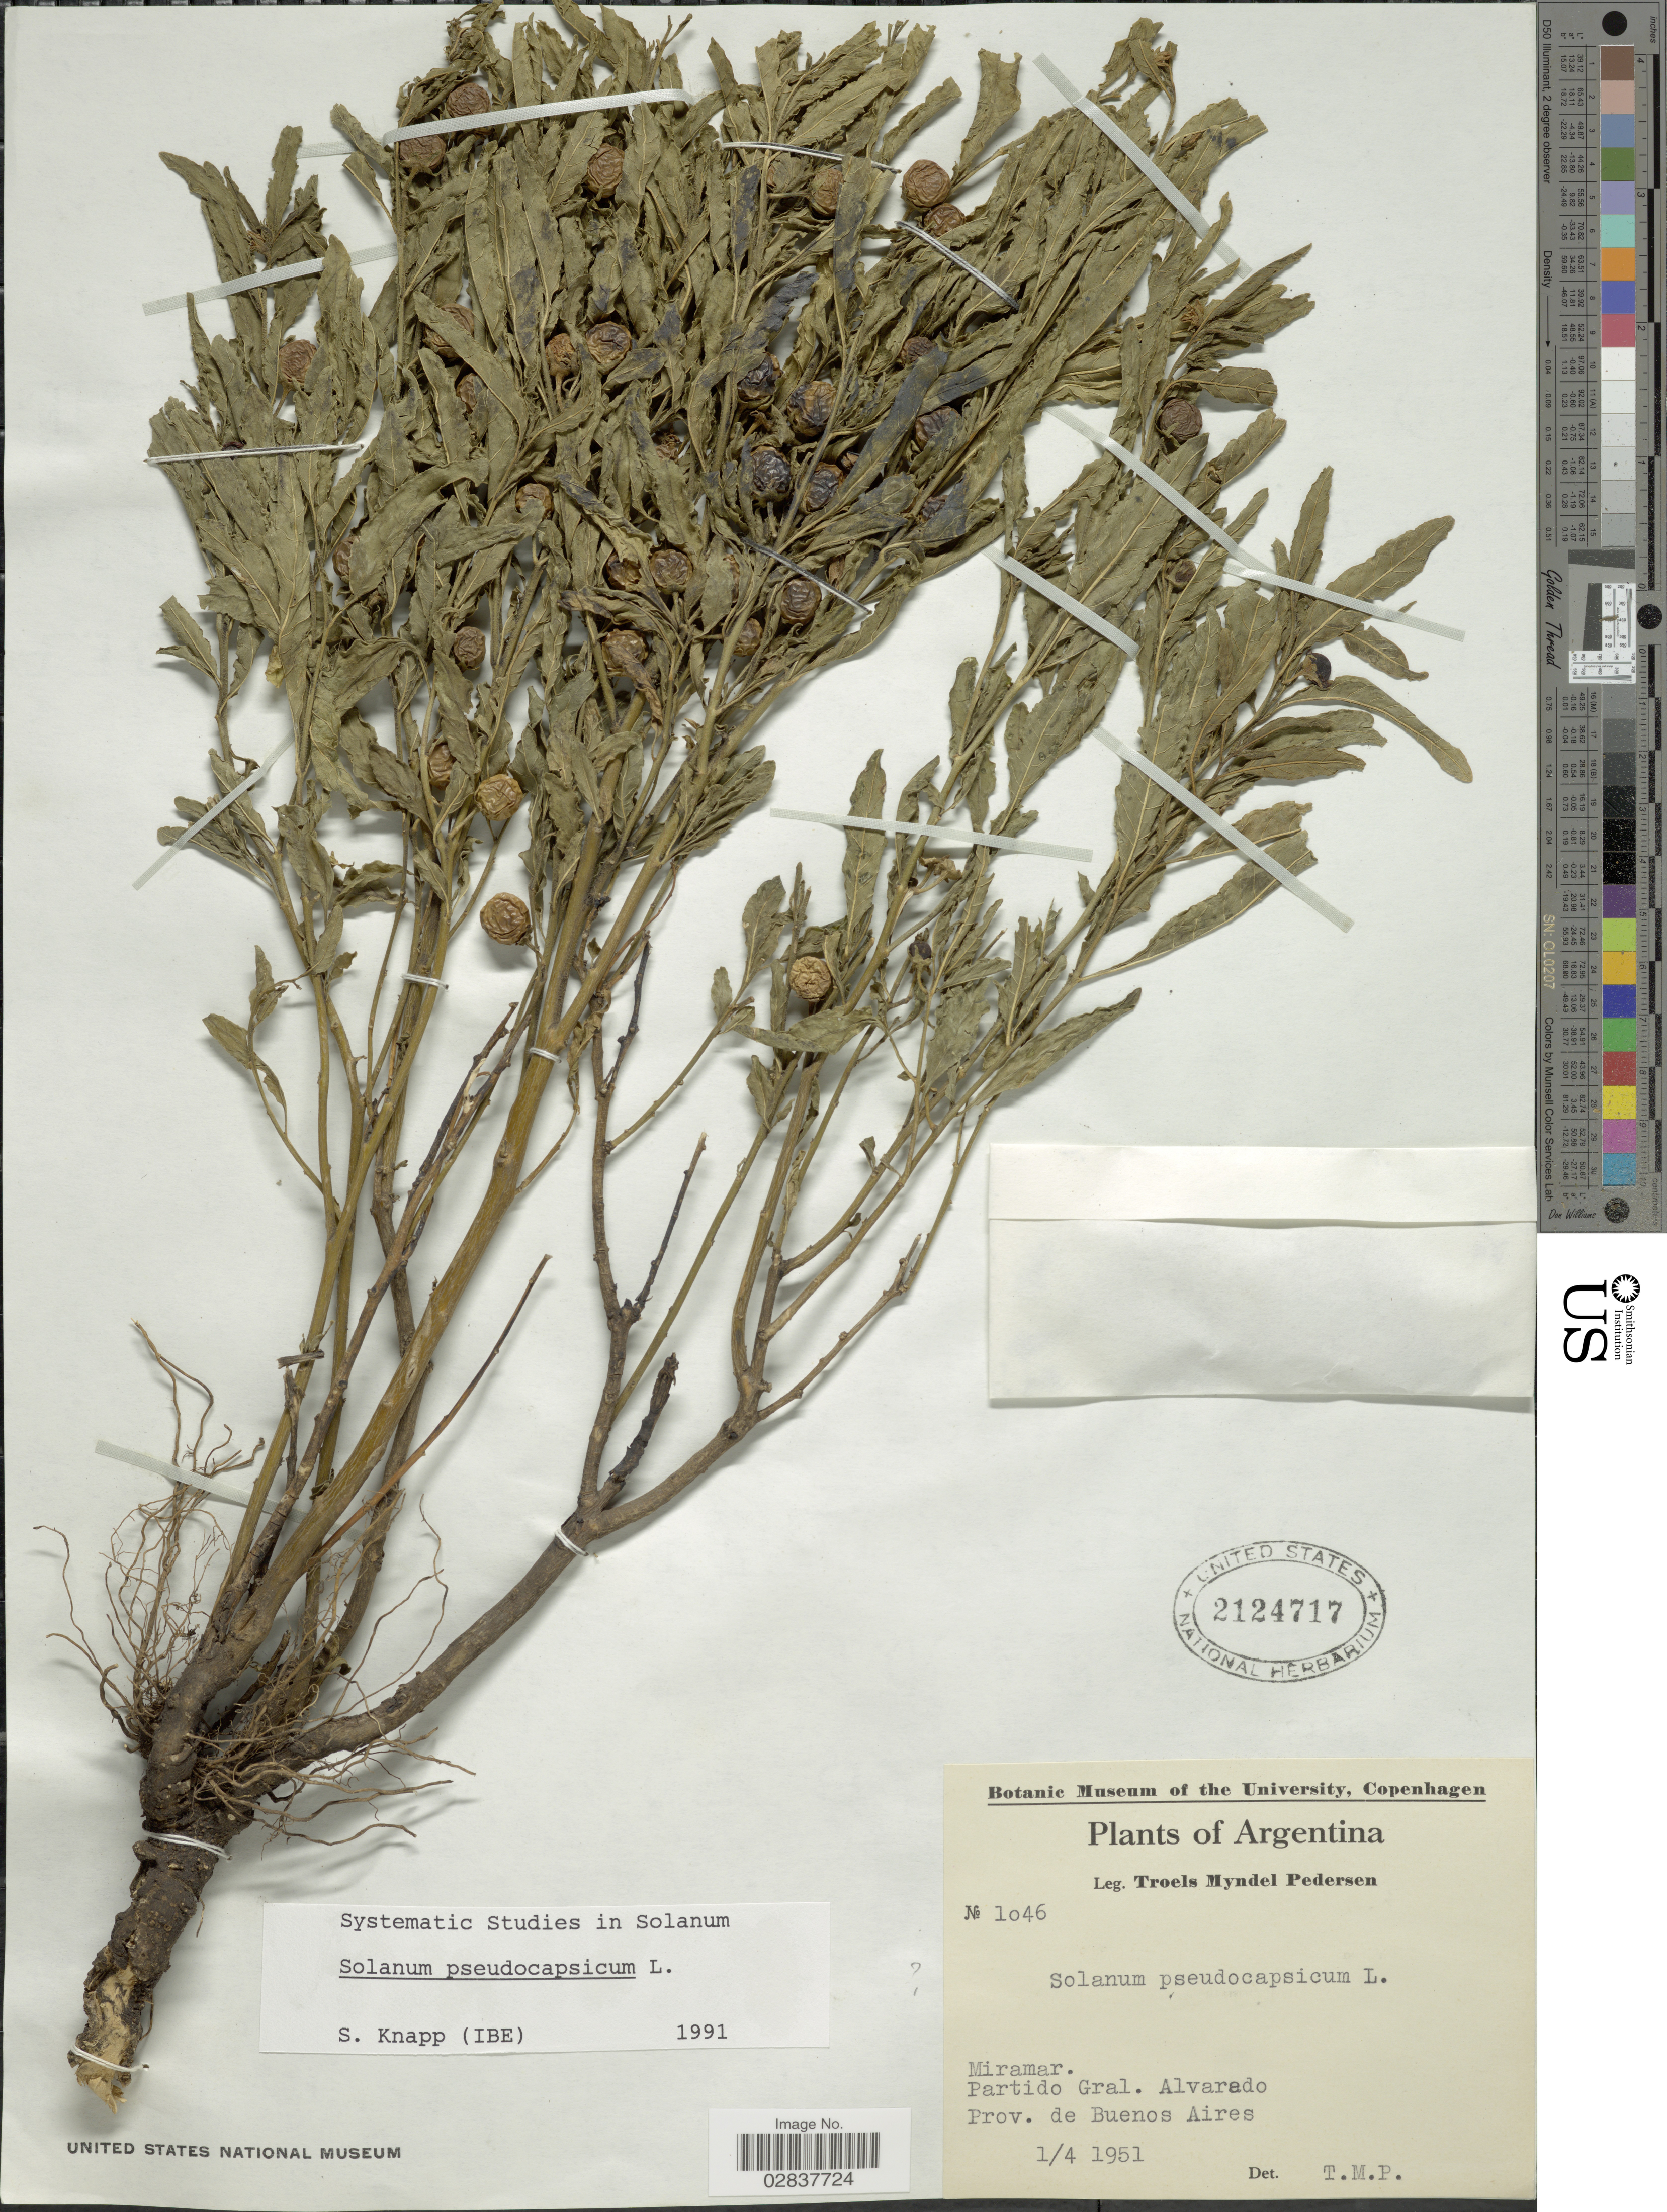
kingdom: Plantae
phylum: Tracheophyta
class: Magnoliopsida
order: Solanales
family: Solanaceae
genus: Solanum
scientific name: Solanum pseudocapsicum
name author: L.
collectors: T. Pederson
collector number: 1046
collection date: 1951-04-01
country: Argentina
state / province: Buenos Aires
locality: Miramar. Partido Gral. Alvarado.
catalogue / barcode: US 2124717